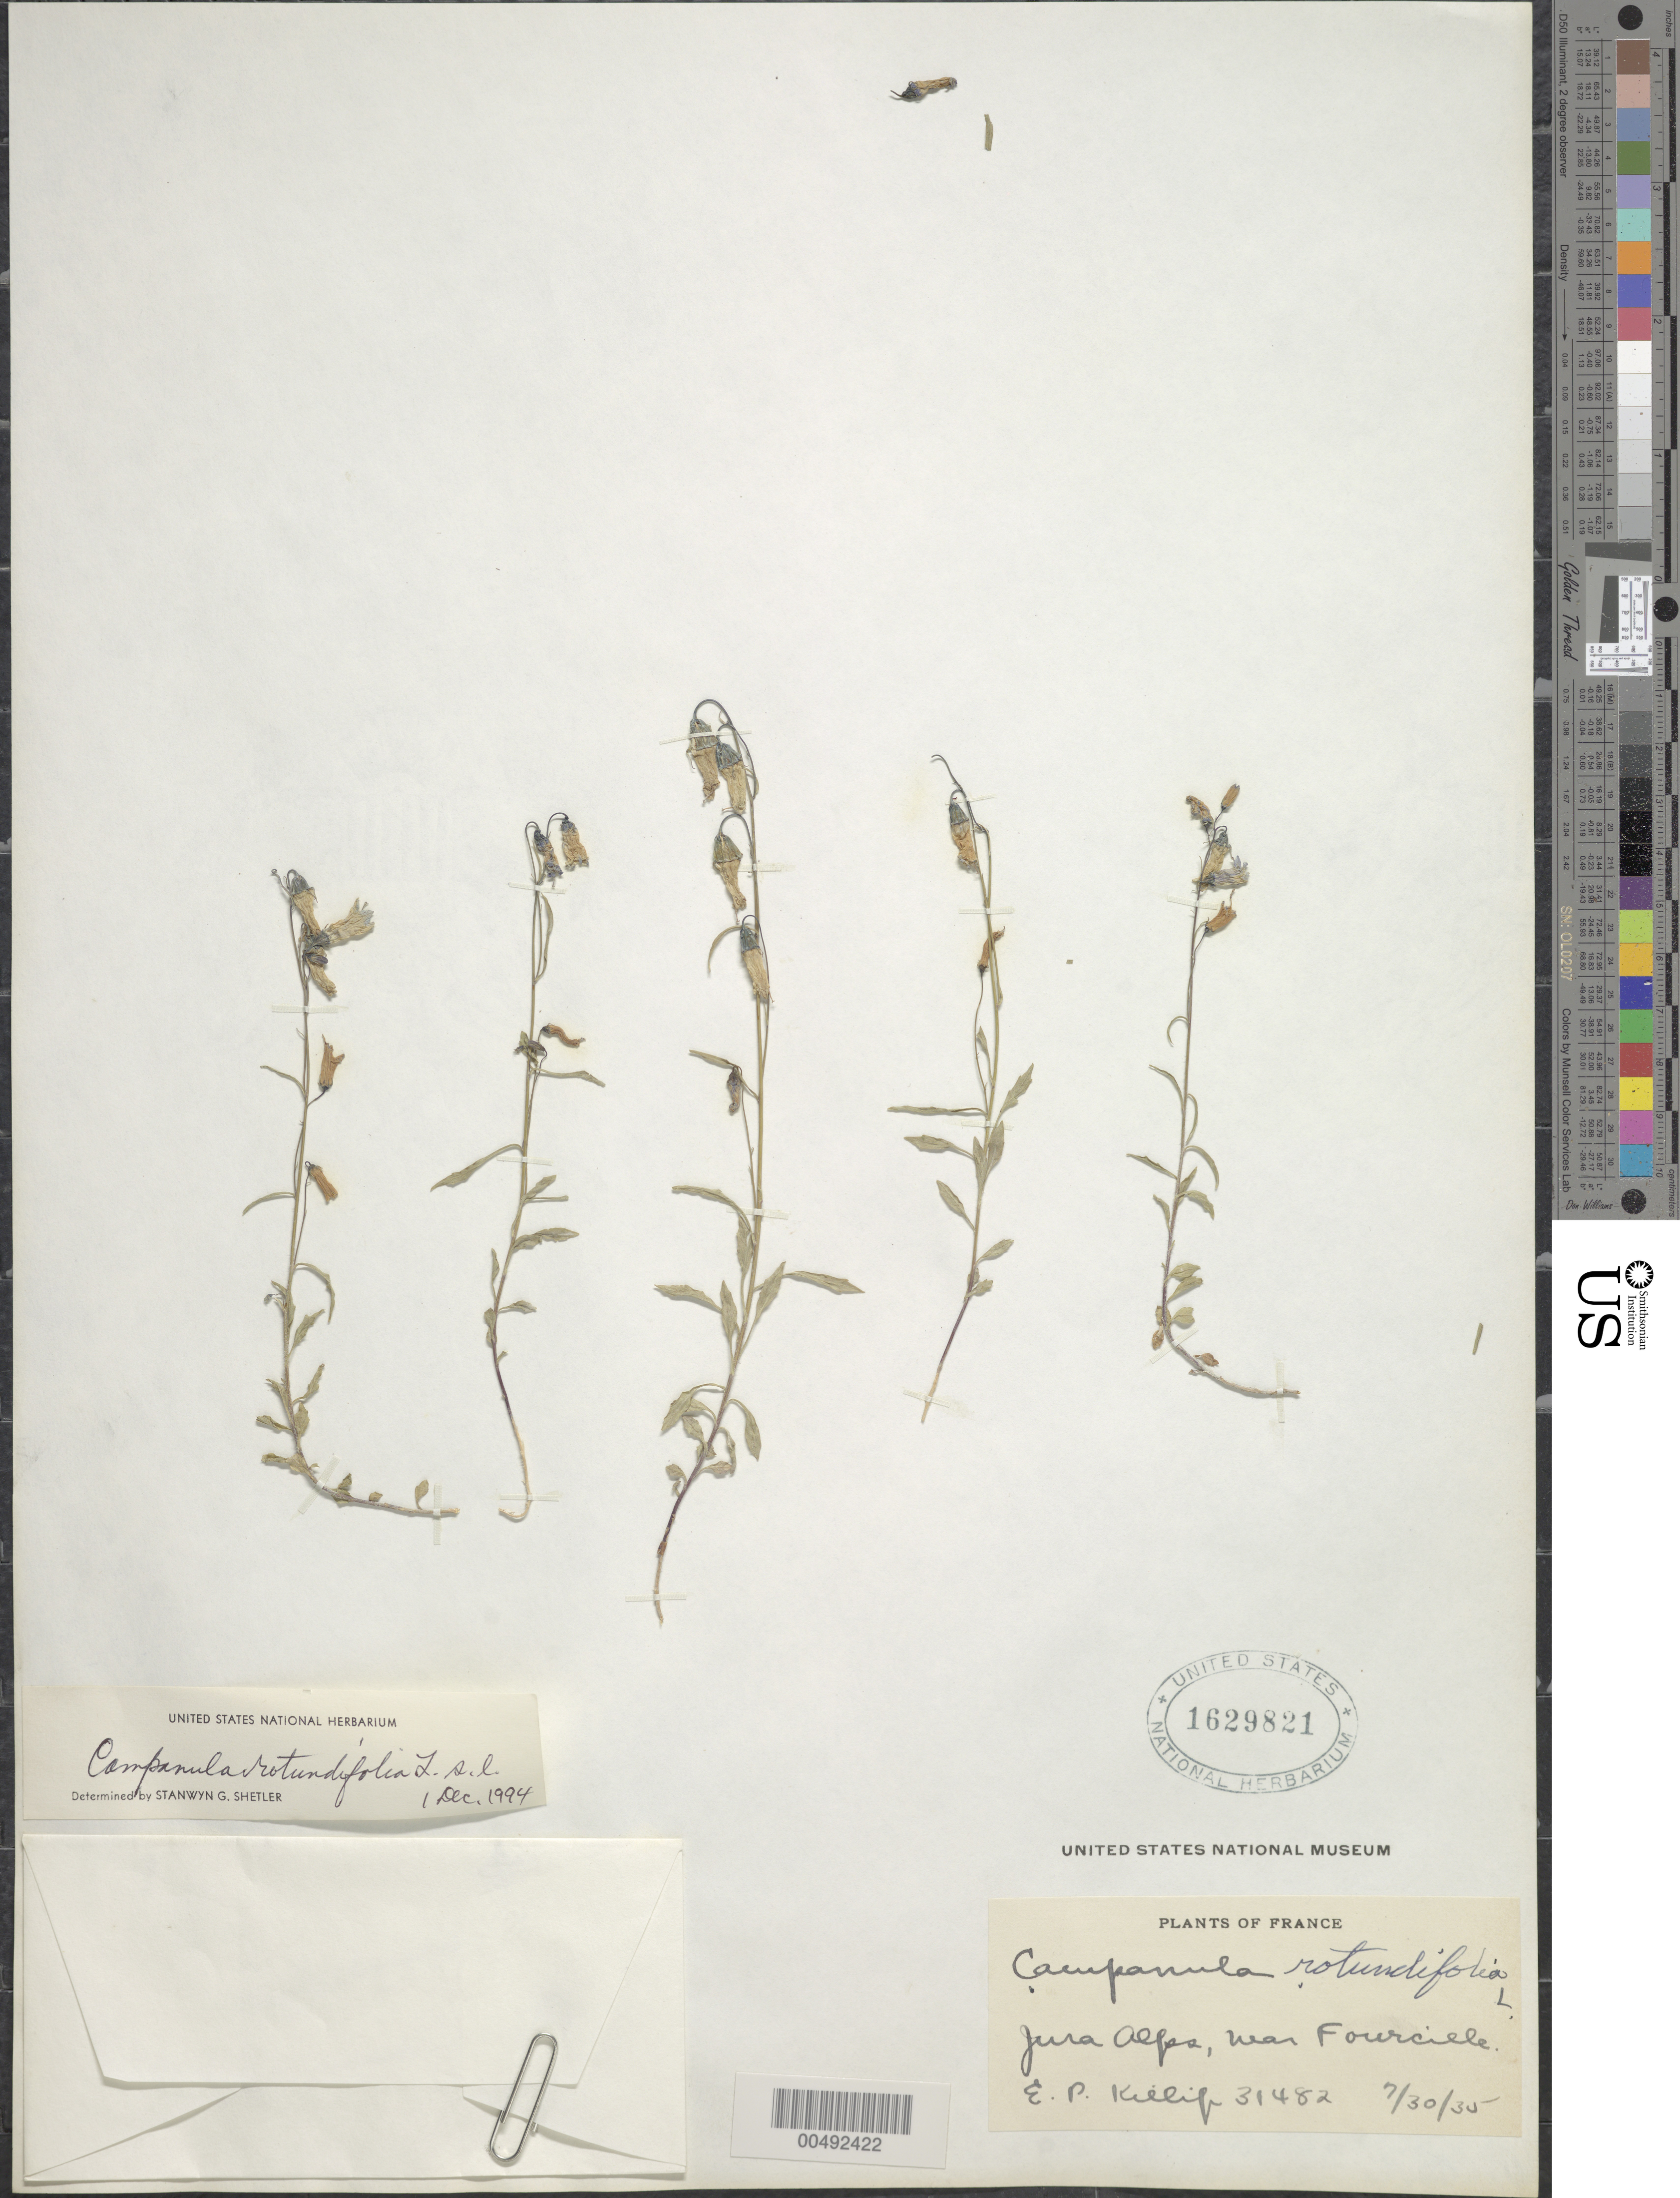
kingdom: Plantae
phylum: Tracheophyta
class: Magnoliopsida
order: Asterales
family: Campanulaceae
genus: Campanula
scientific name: Campanula rotundifolia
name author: L.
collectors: E. P. Killip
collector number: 31482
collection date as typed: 30 Jul 1935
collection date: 1935-07-30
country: France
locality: Jura Alps, near Fourcille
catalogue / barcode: US 1629821